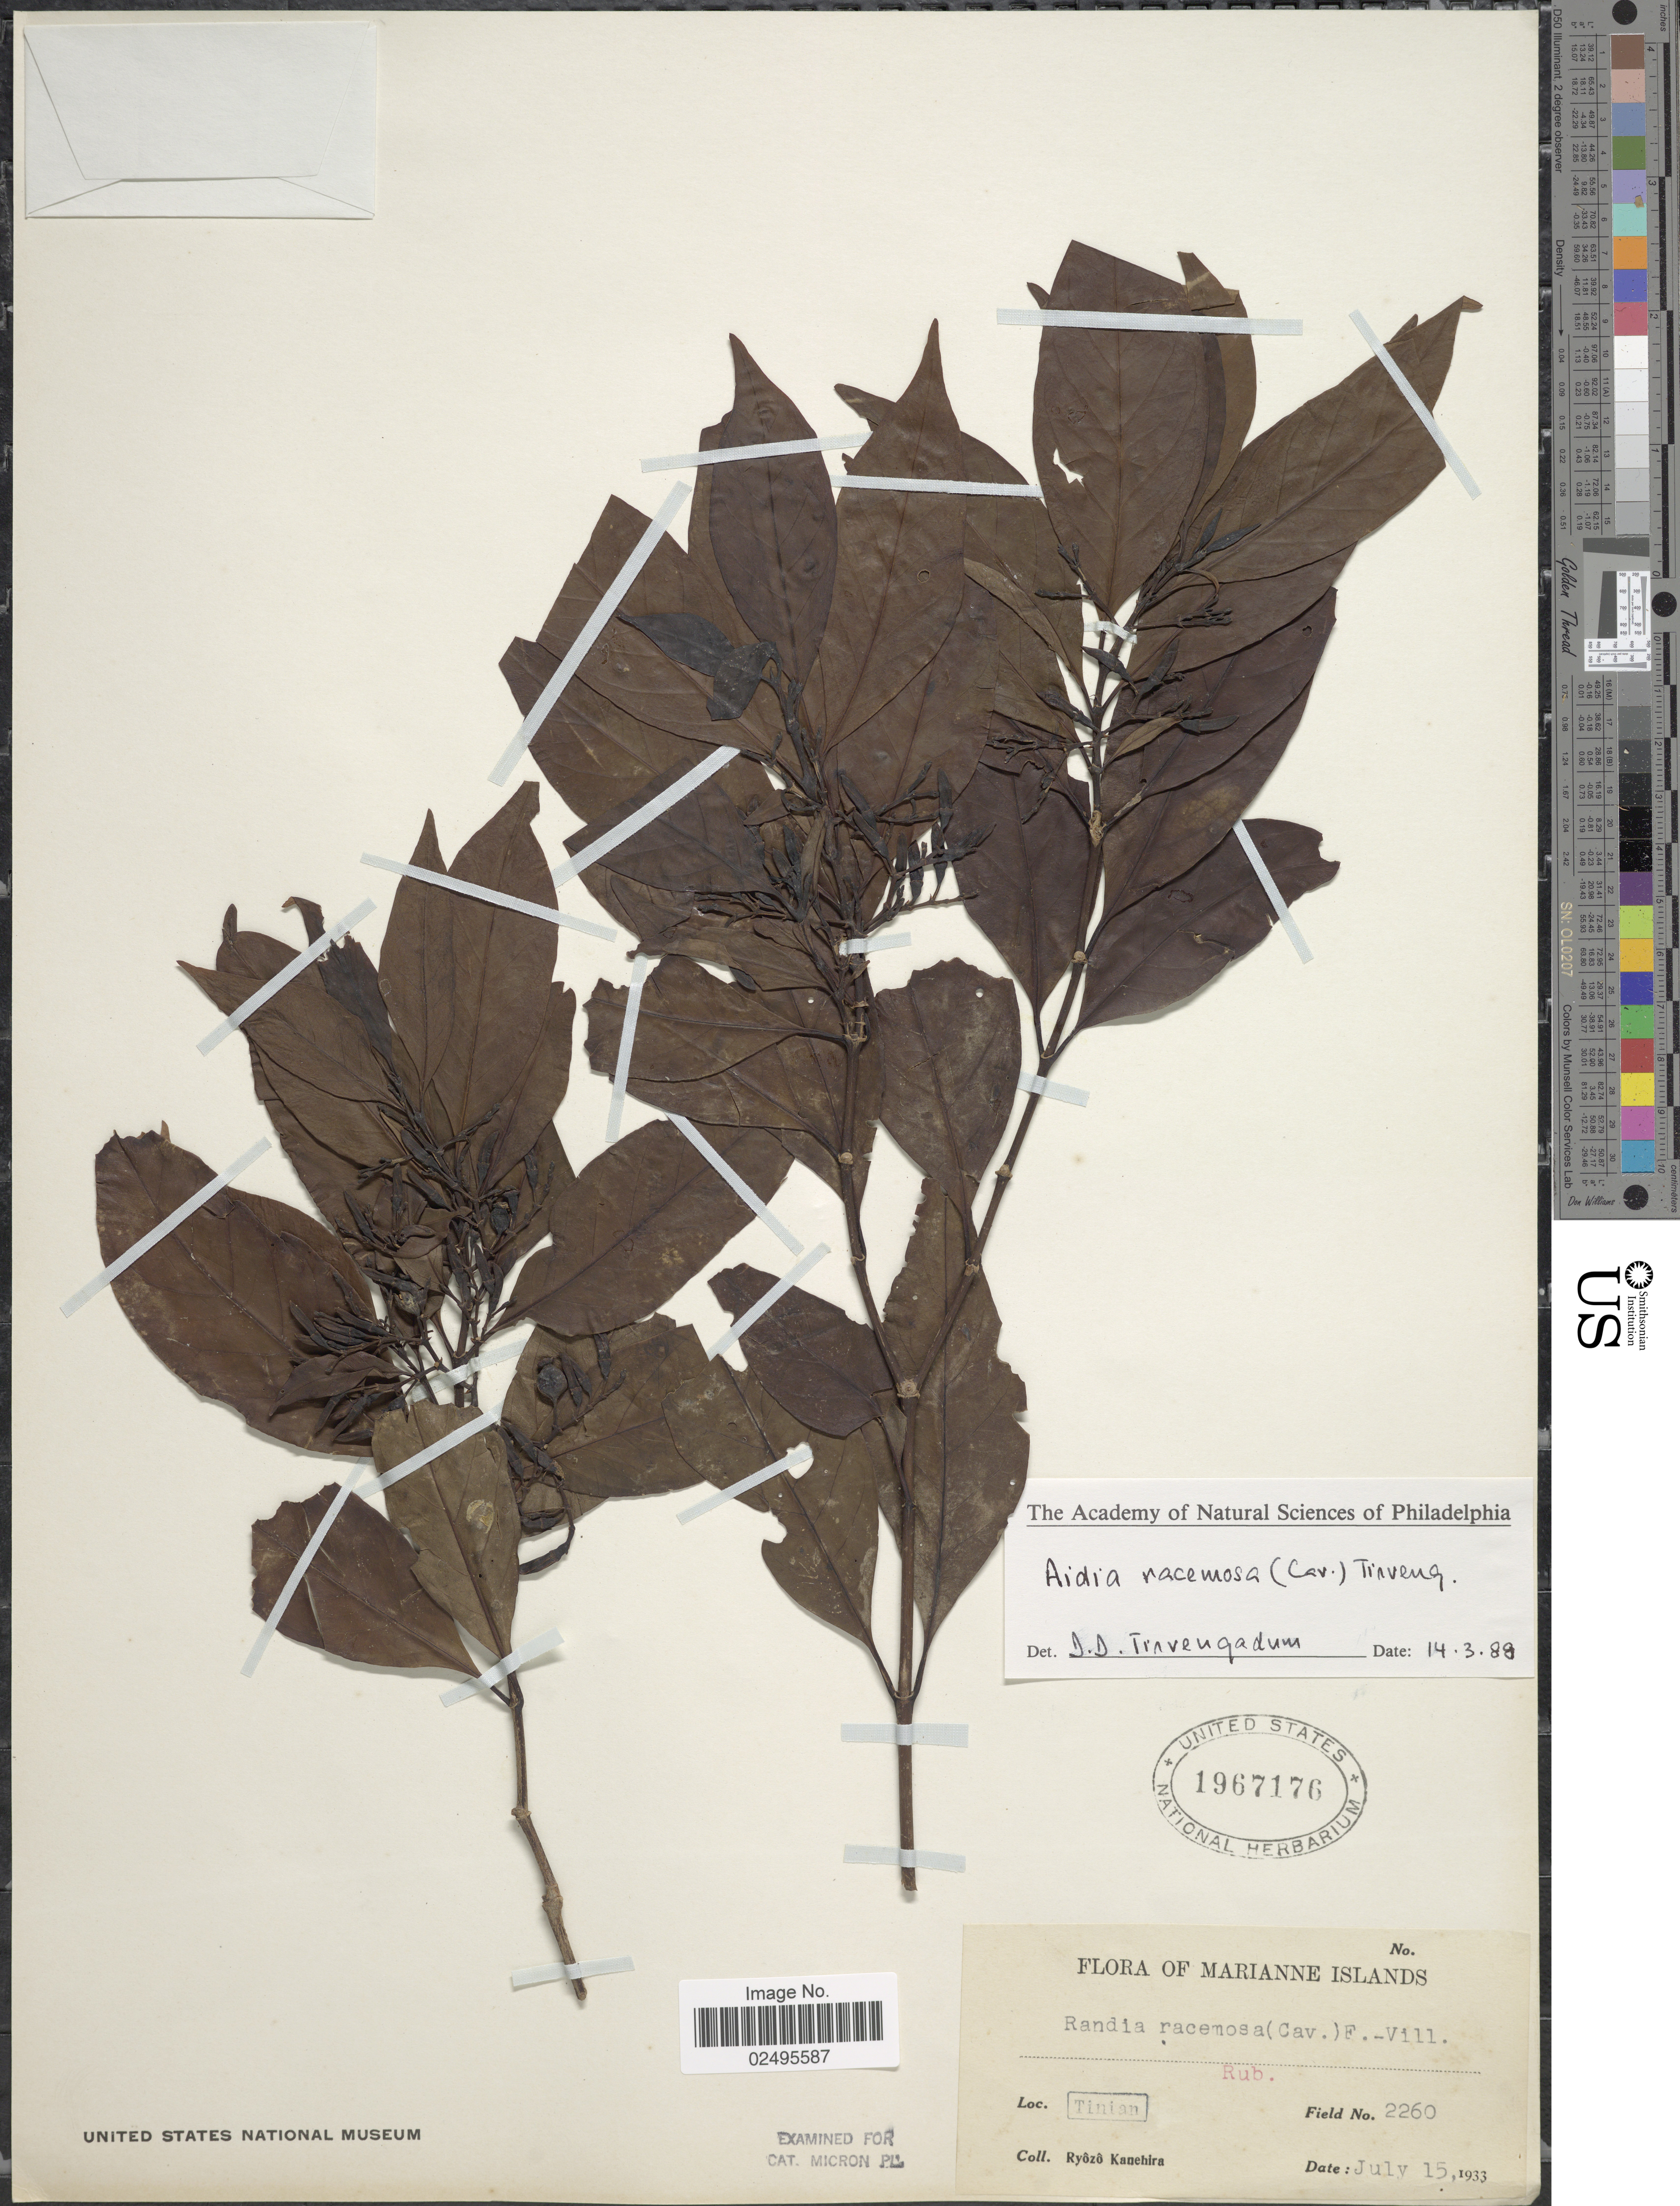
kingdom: Plantae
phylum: Tracheophyta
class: Magnoliopsida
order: Gentianales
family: Rubiaceae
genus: Aidia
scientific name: Aidia graeffei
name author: (Reinecke) Tirveng.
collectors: R. Kanehira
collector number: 2260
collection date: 1933-07-15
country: Northern Mariana Islands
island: Tinian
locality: Tinian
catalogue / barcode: US 1967176